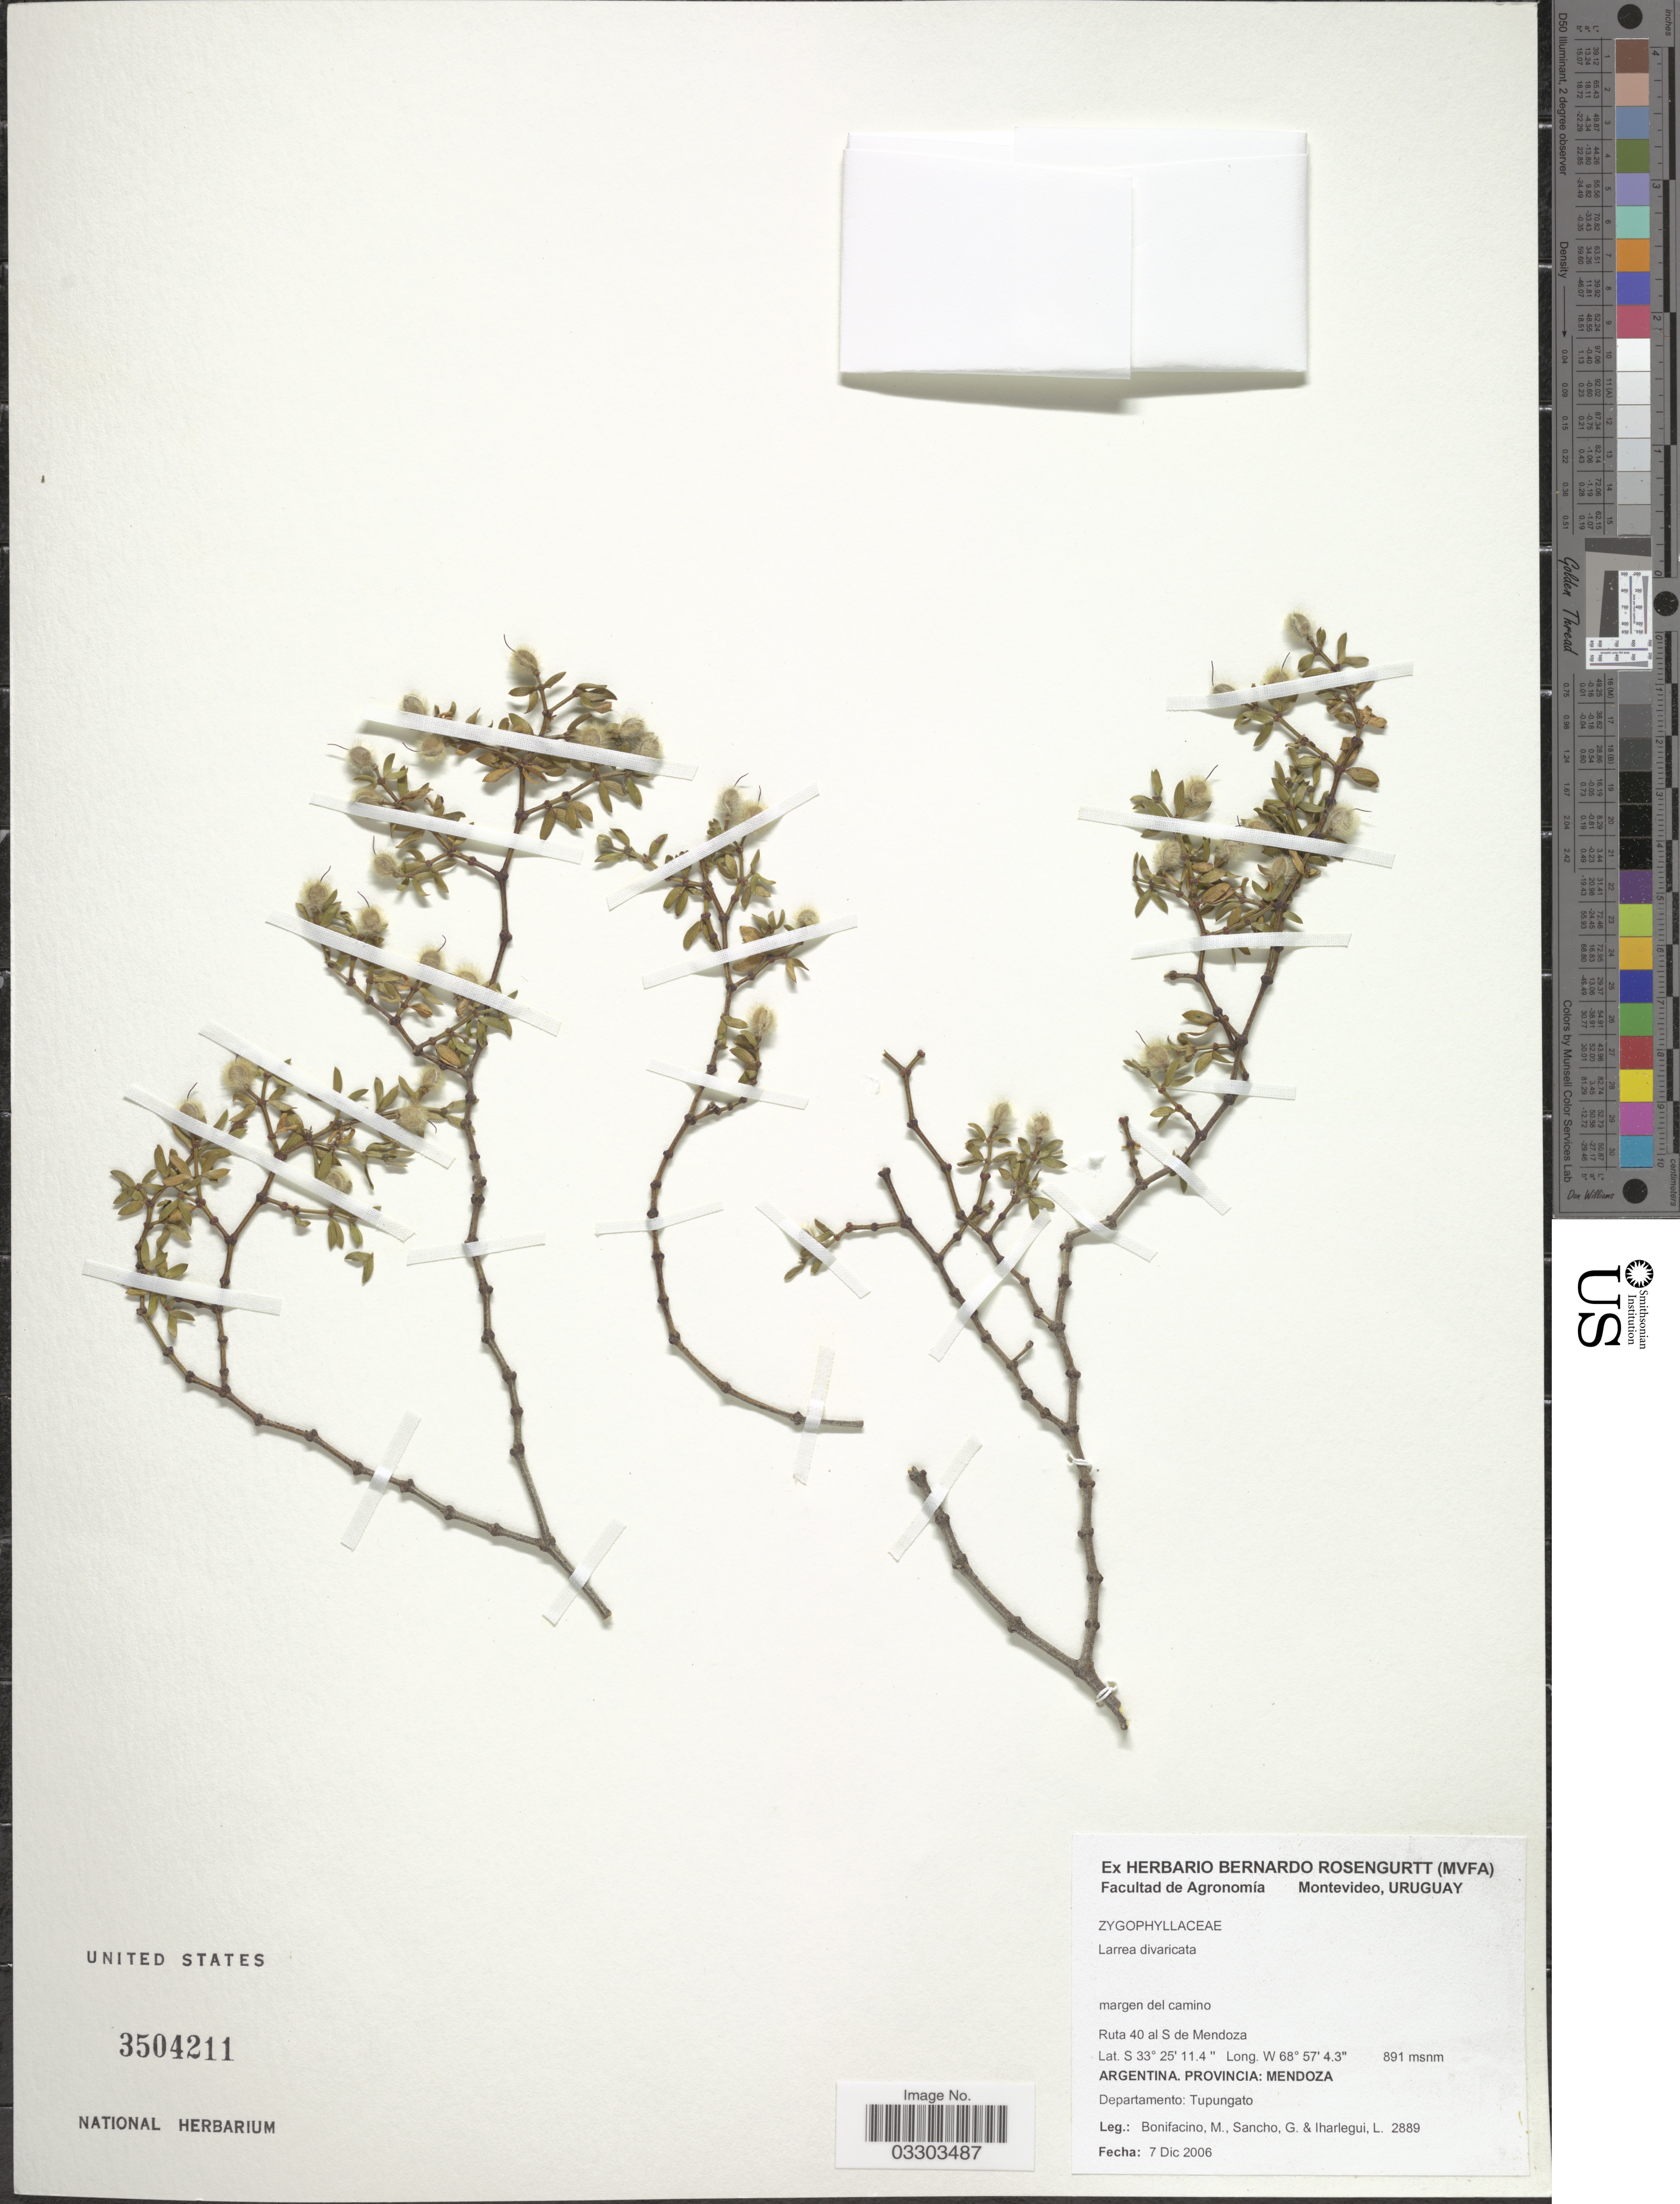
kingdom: Plantae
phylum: Tracheophyta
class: Magnoliopsida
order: Zygophyllales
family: Zygophyllaceae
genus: Larrea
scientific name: Larrea divaricata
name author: Cav.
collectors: M. Bonifacino, G. Sancho & L. Iharlegui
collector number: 2889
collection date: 2006-12-07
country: Argentina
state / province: Mendoza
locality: Ruta 40 al S de Mendoza. Departamento: Tupungato.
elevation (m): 891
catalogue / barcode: US 3504211